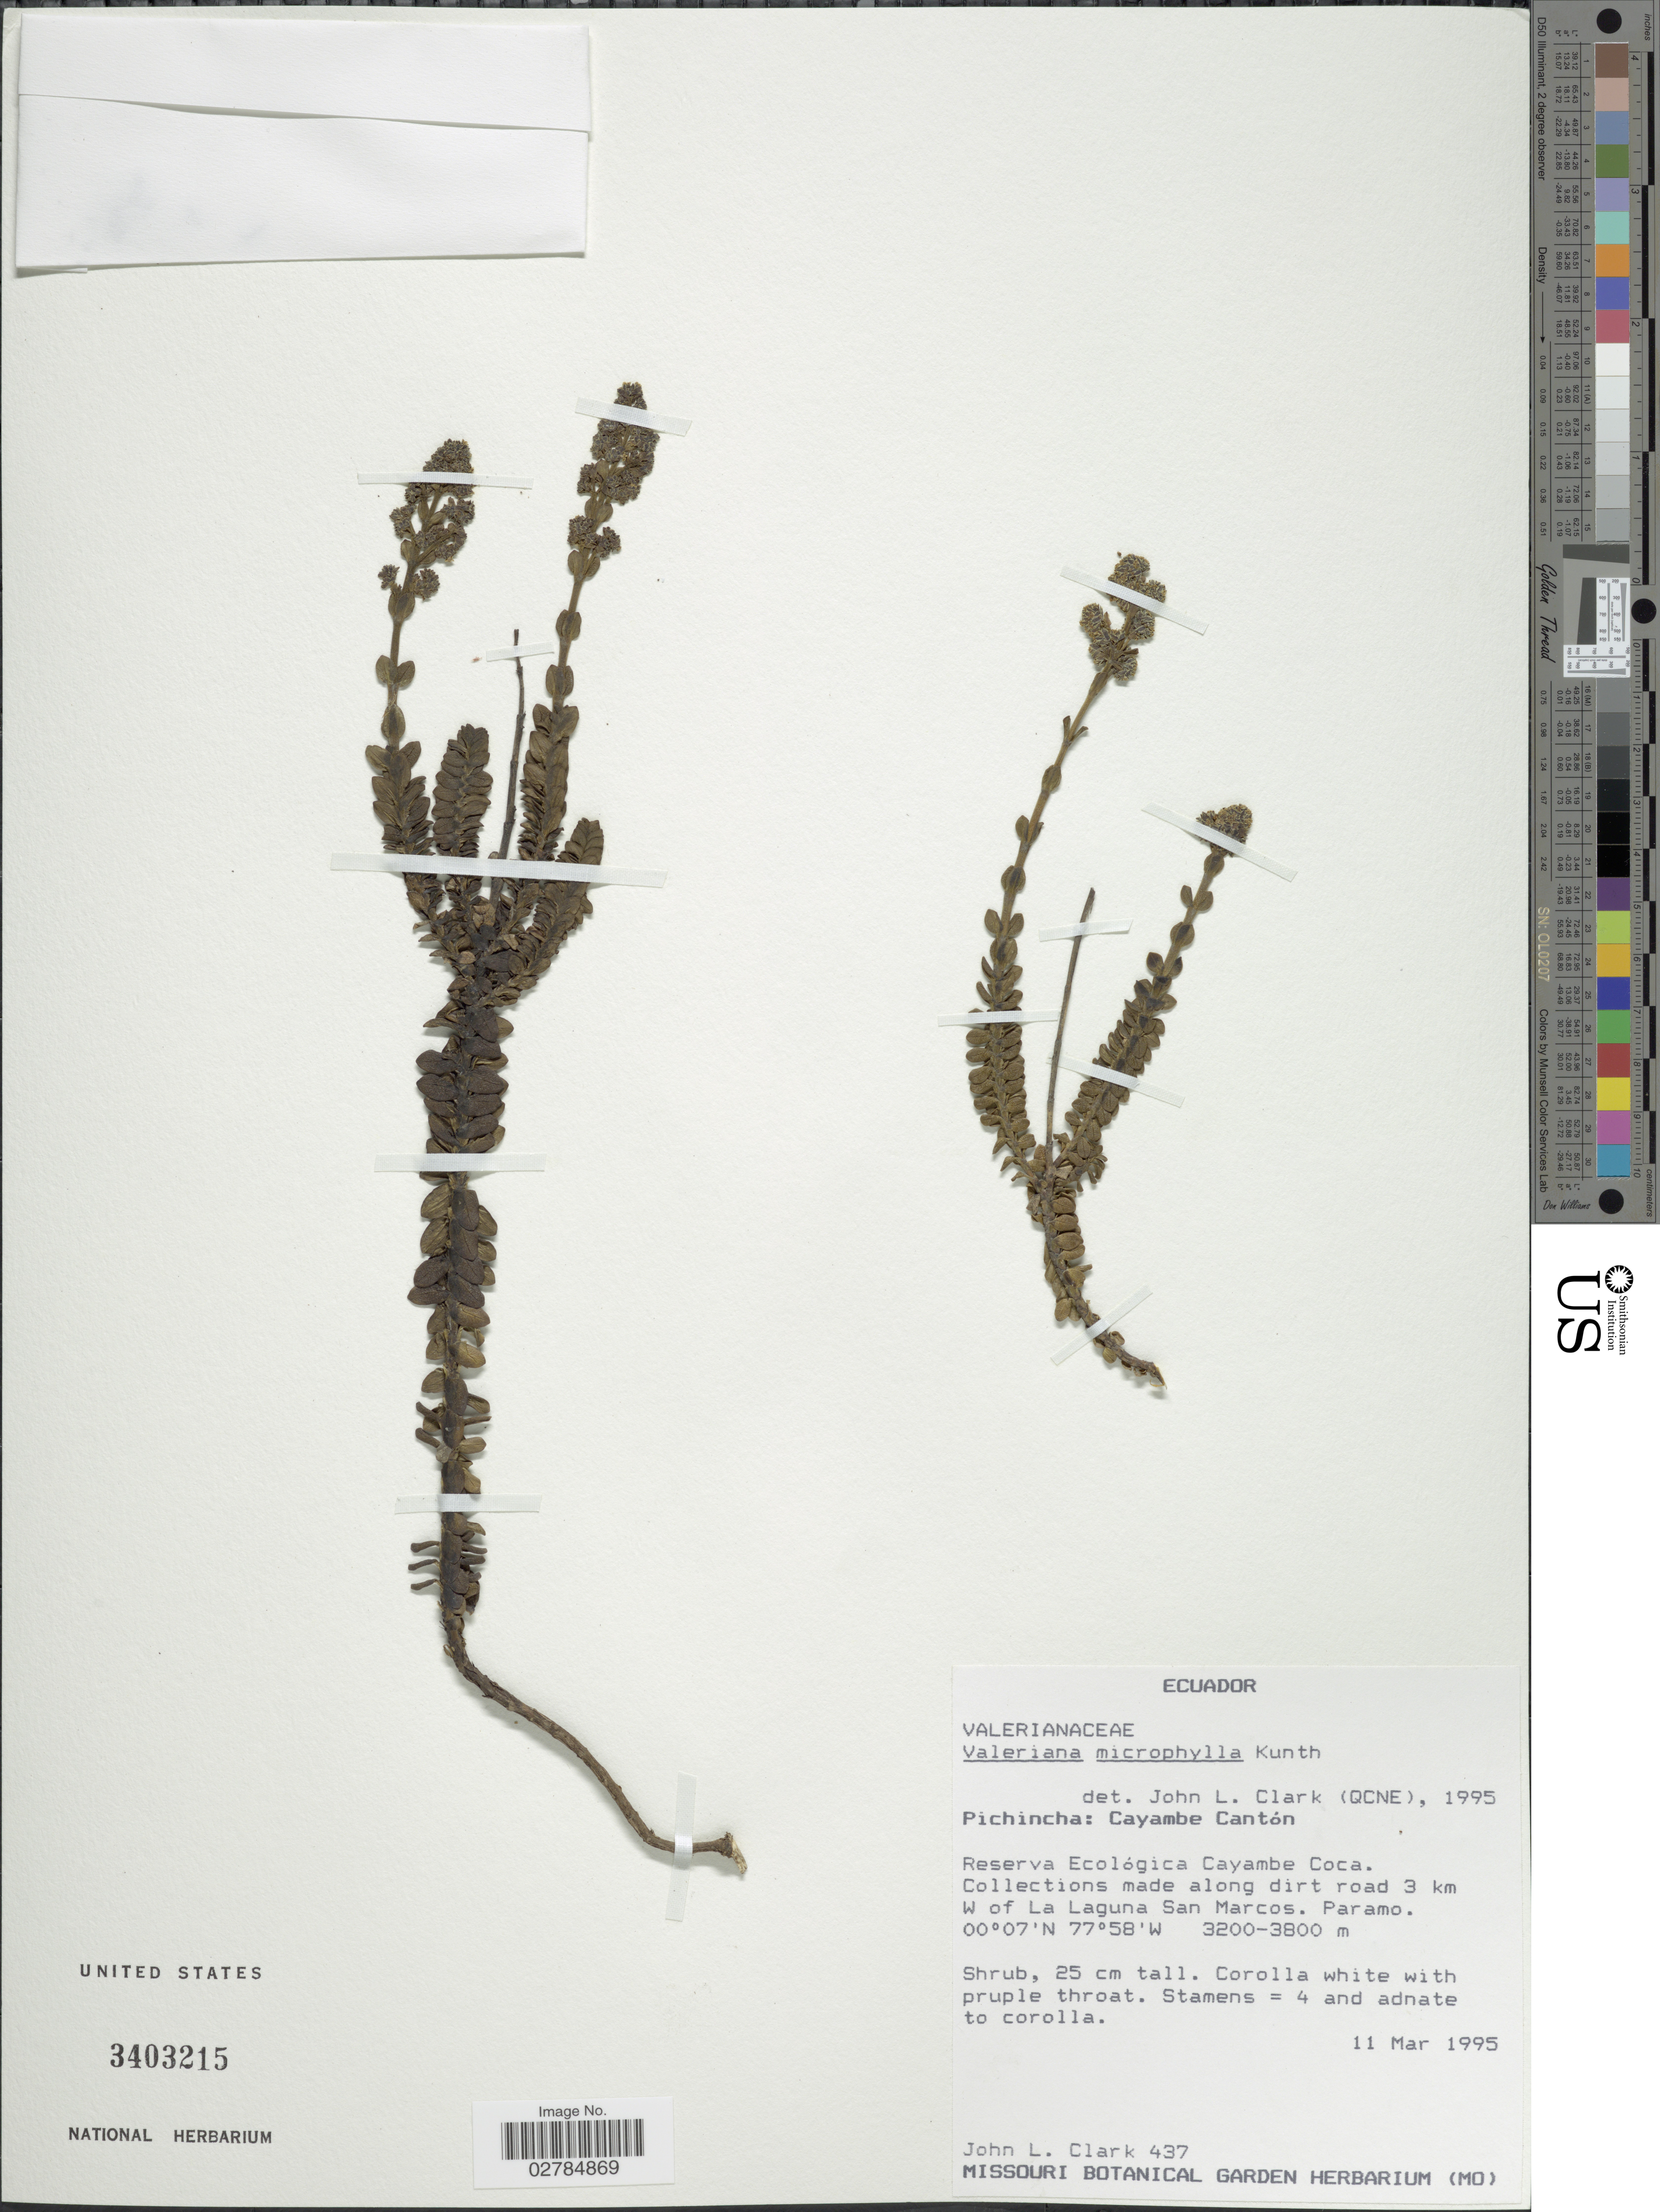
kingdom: Plantae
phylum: Tracheophyta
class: Magnoliopsida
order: Dipsacales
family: Caprifoliaceae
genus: Valeriana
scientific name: Valeriana microphylla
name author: Kunth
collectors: J. L. Clark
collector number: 437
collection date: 1995-03-11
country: Ecuador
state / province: Pichincha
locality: Cayambe Cantón. Reserva Ecológica Cayambe Coca. Collections made along dirt road 3 km W of La Laguna San Marcos.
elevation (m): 3200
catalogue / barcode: US 3403215